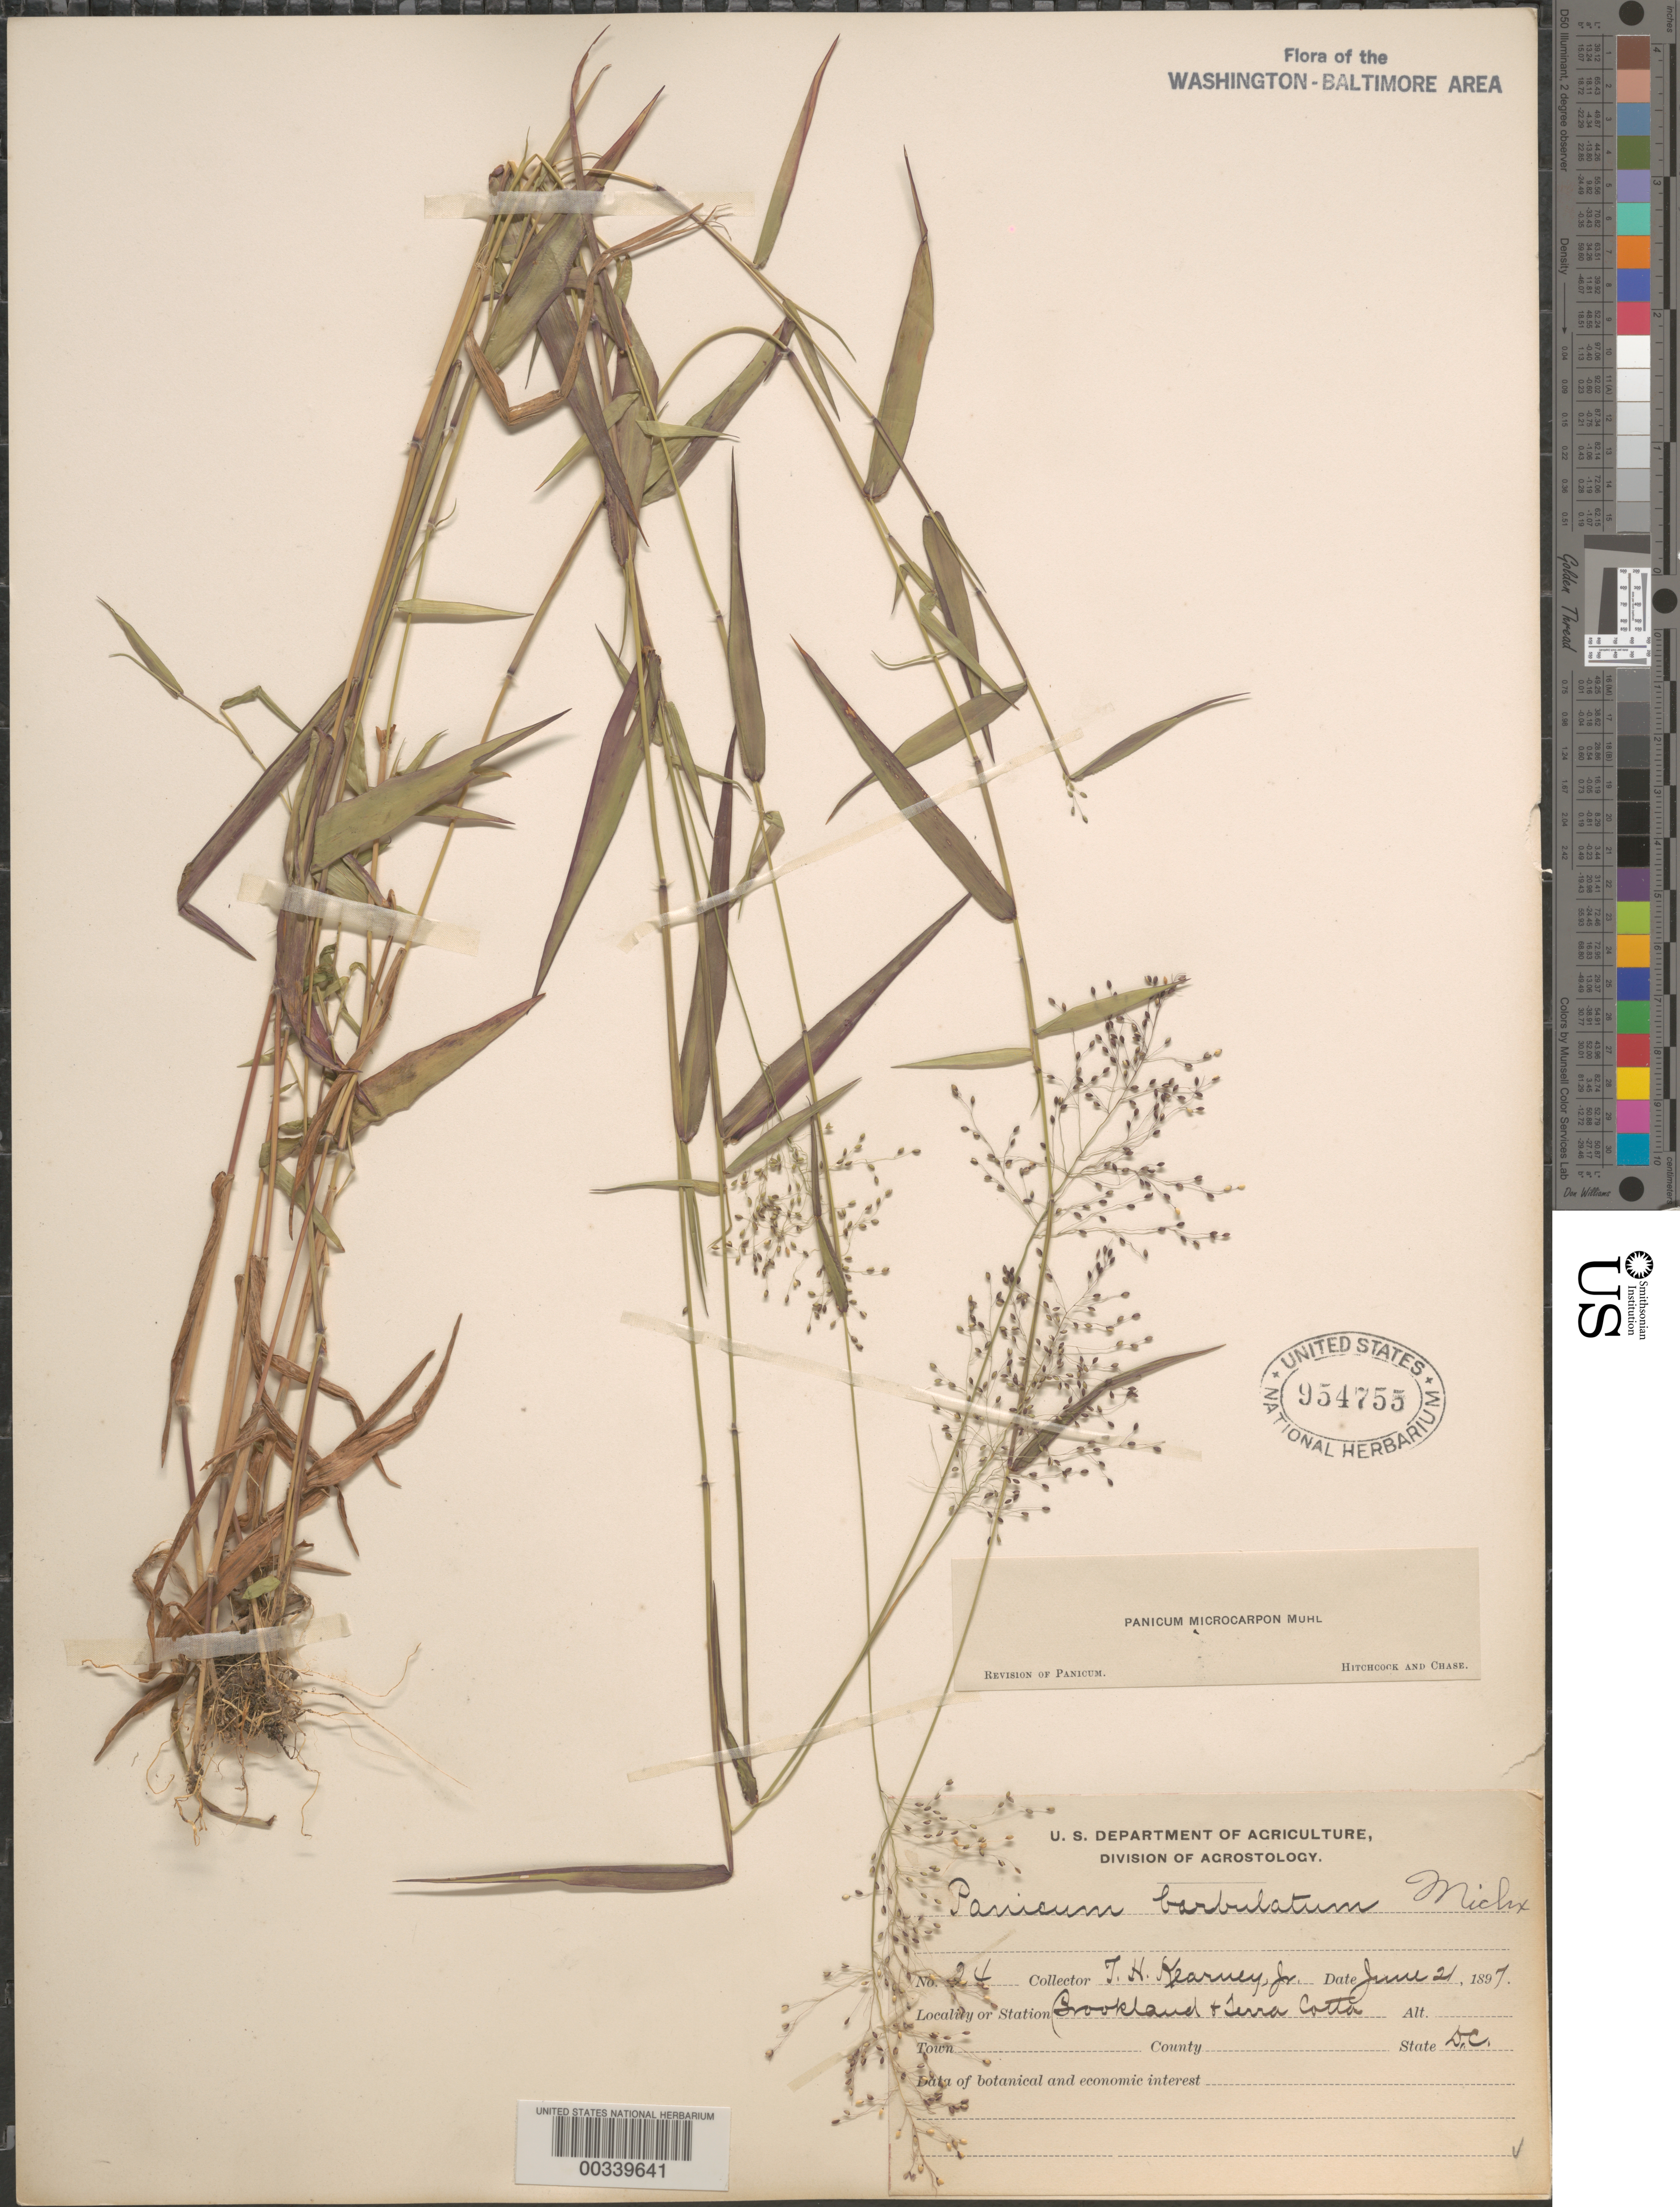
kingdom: Plantae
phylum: Tracheophyta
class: Liliopsida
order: Poales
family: Poaceae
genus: Dichanthelium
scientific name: Dichanthelium dichotomum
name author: (L.) Gould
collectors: T. H. Kearney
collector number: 24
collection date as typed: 21 Jun 1897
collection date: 1897-06-21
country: United States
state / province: District of Columbia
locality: Brookland and Terra Cotta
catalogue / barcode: US 954755